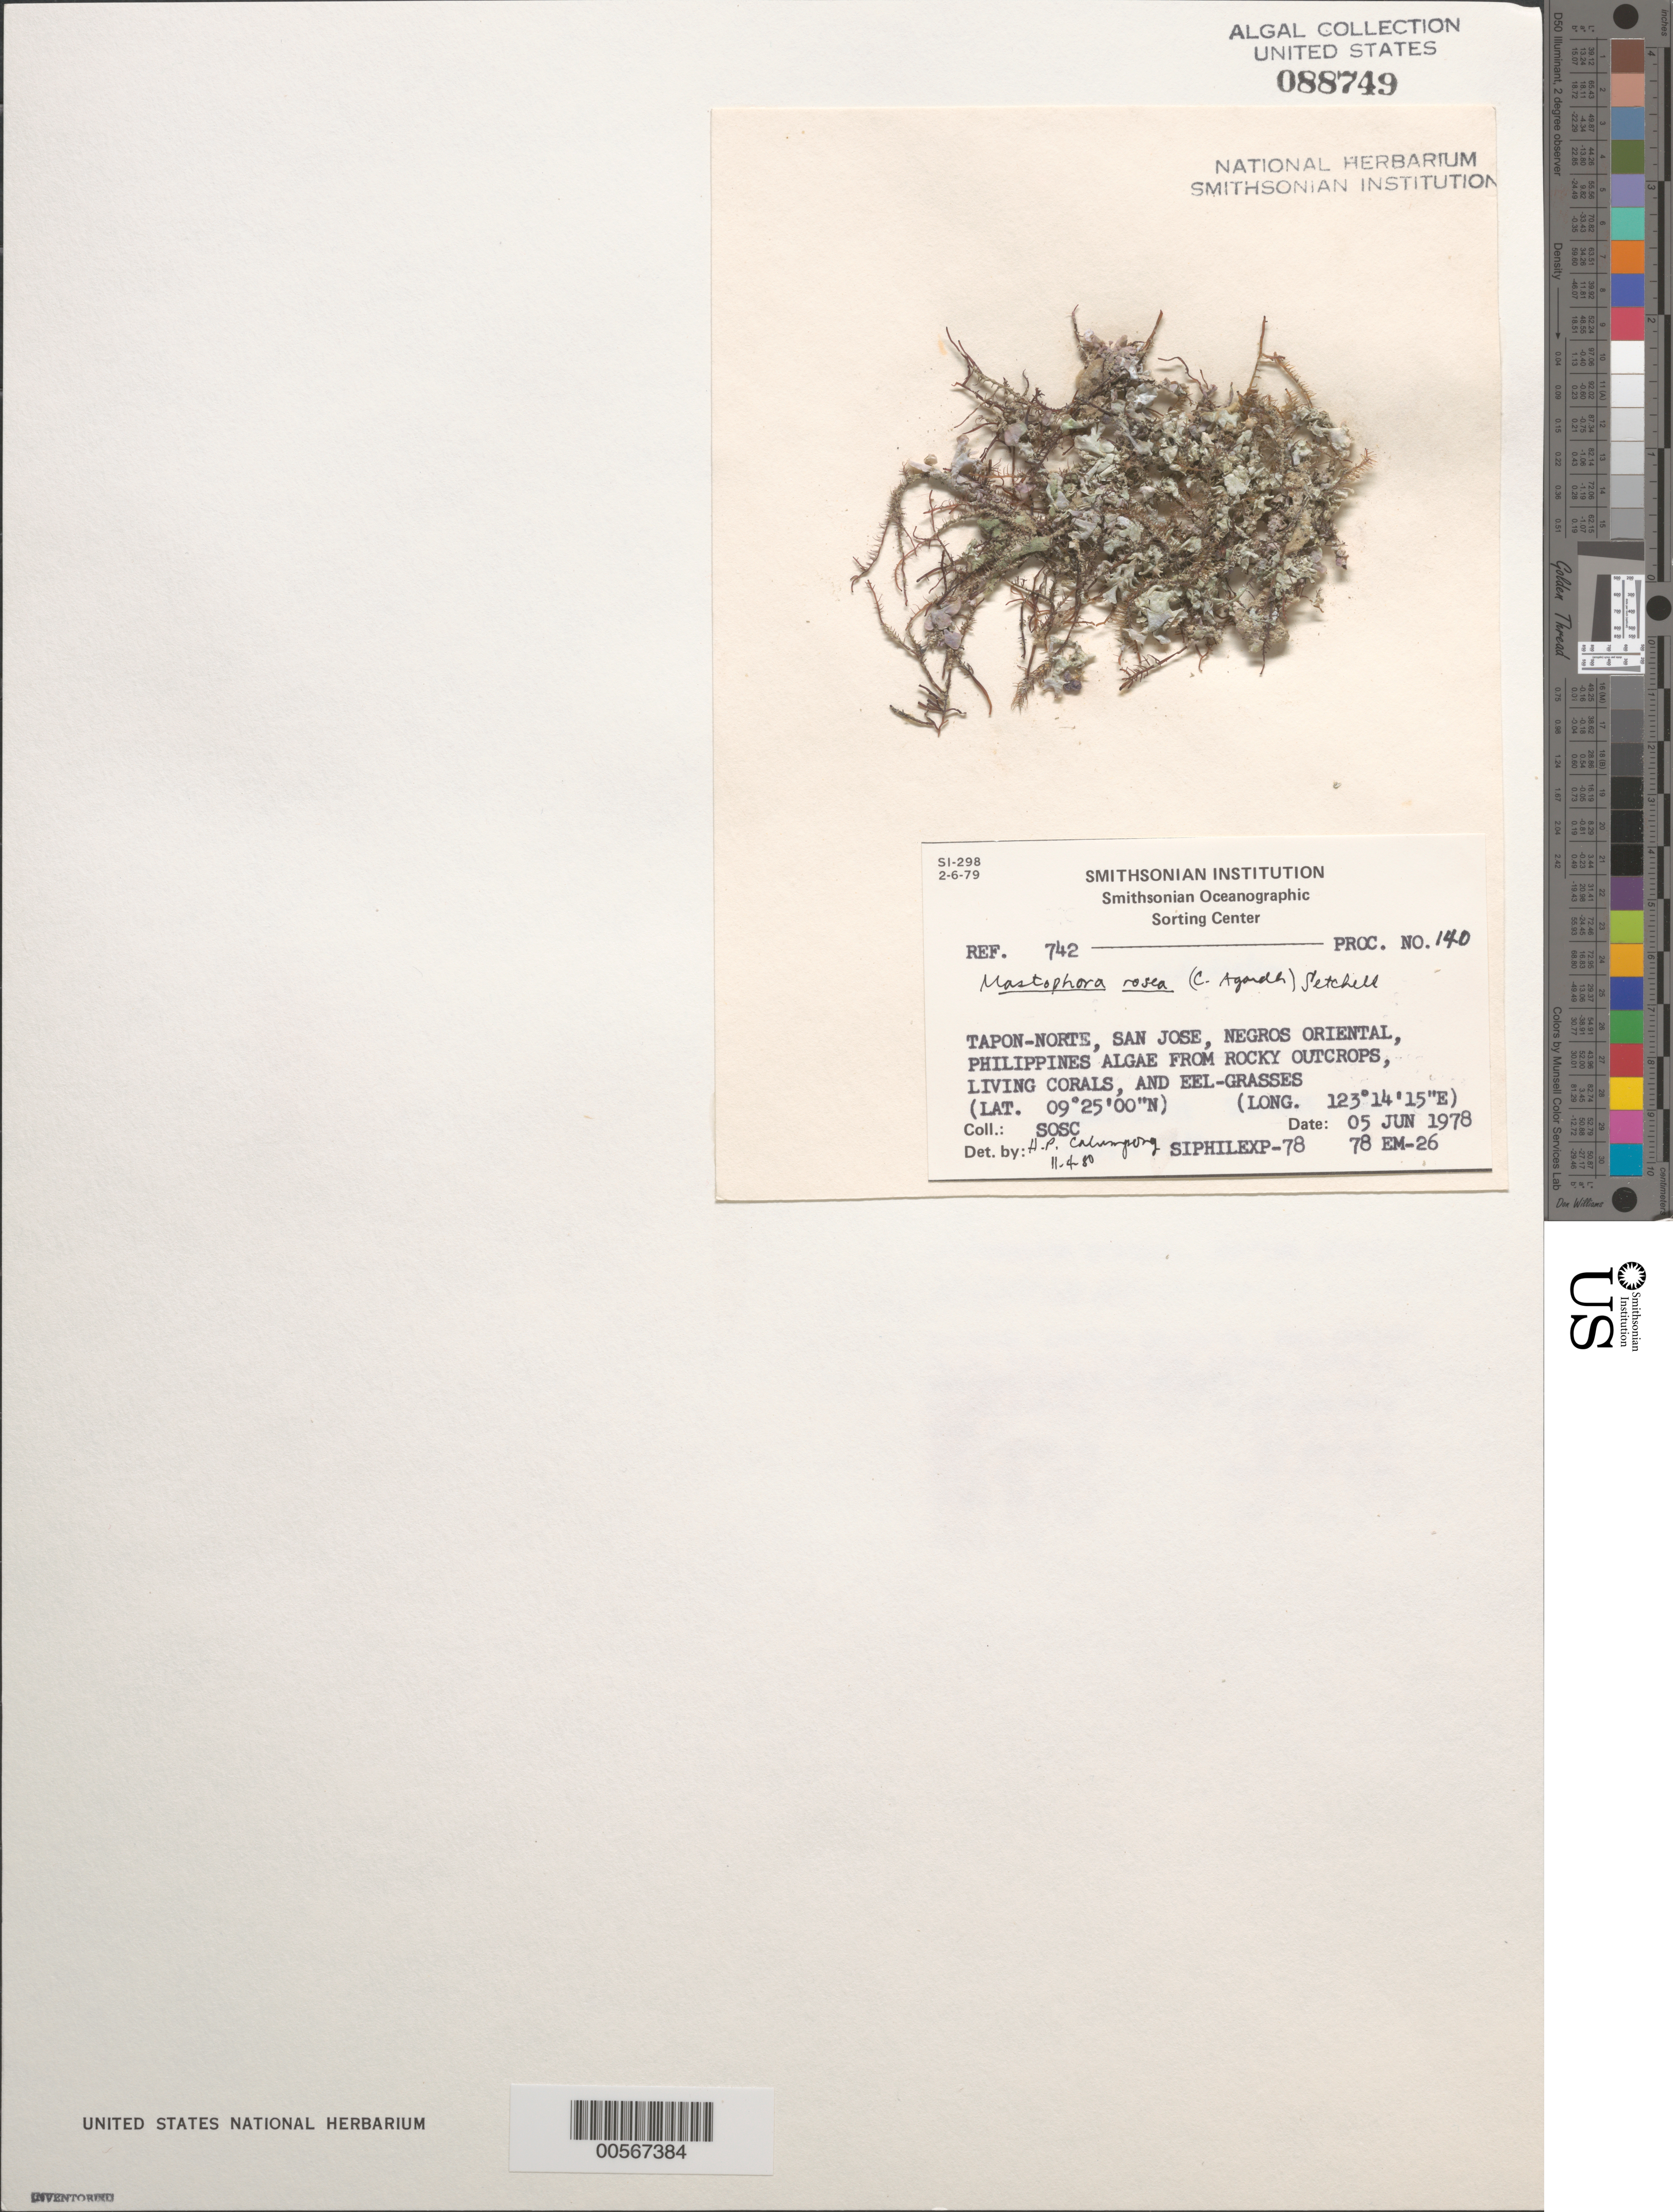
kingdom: Plantae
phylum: Rhodophyta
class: Florideophyceae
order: Corallinales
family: Mastophoraceae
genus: Mastophora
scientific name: Mastophora rosea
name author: (C. Agardh) Setch.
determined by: Calumpong, H. P.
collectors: SOSC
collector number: Station 78 Em-26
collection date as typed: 05 Jun 1978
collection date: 1978-06-05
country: Philippines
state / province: Central Visayas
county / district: Negros Oriental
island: Negros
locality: Tapan-Norte, San Jose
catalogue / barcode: US 88749